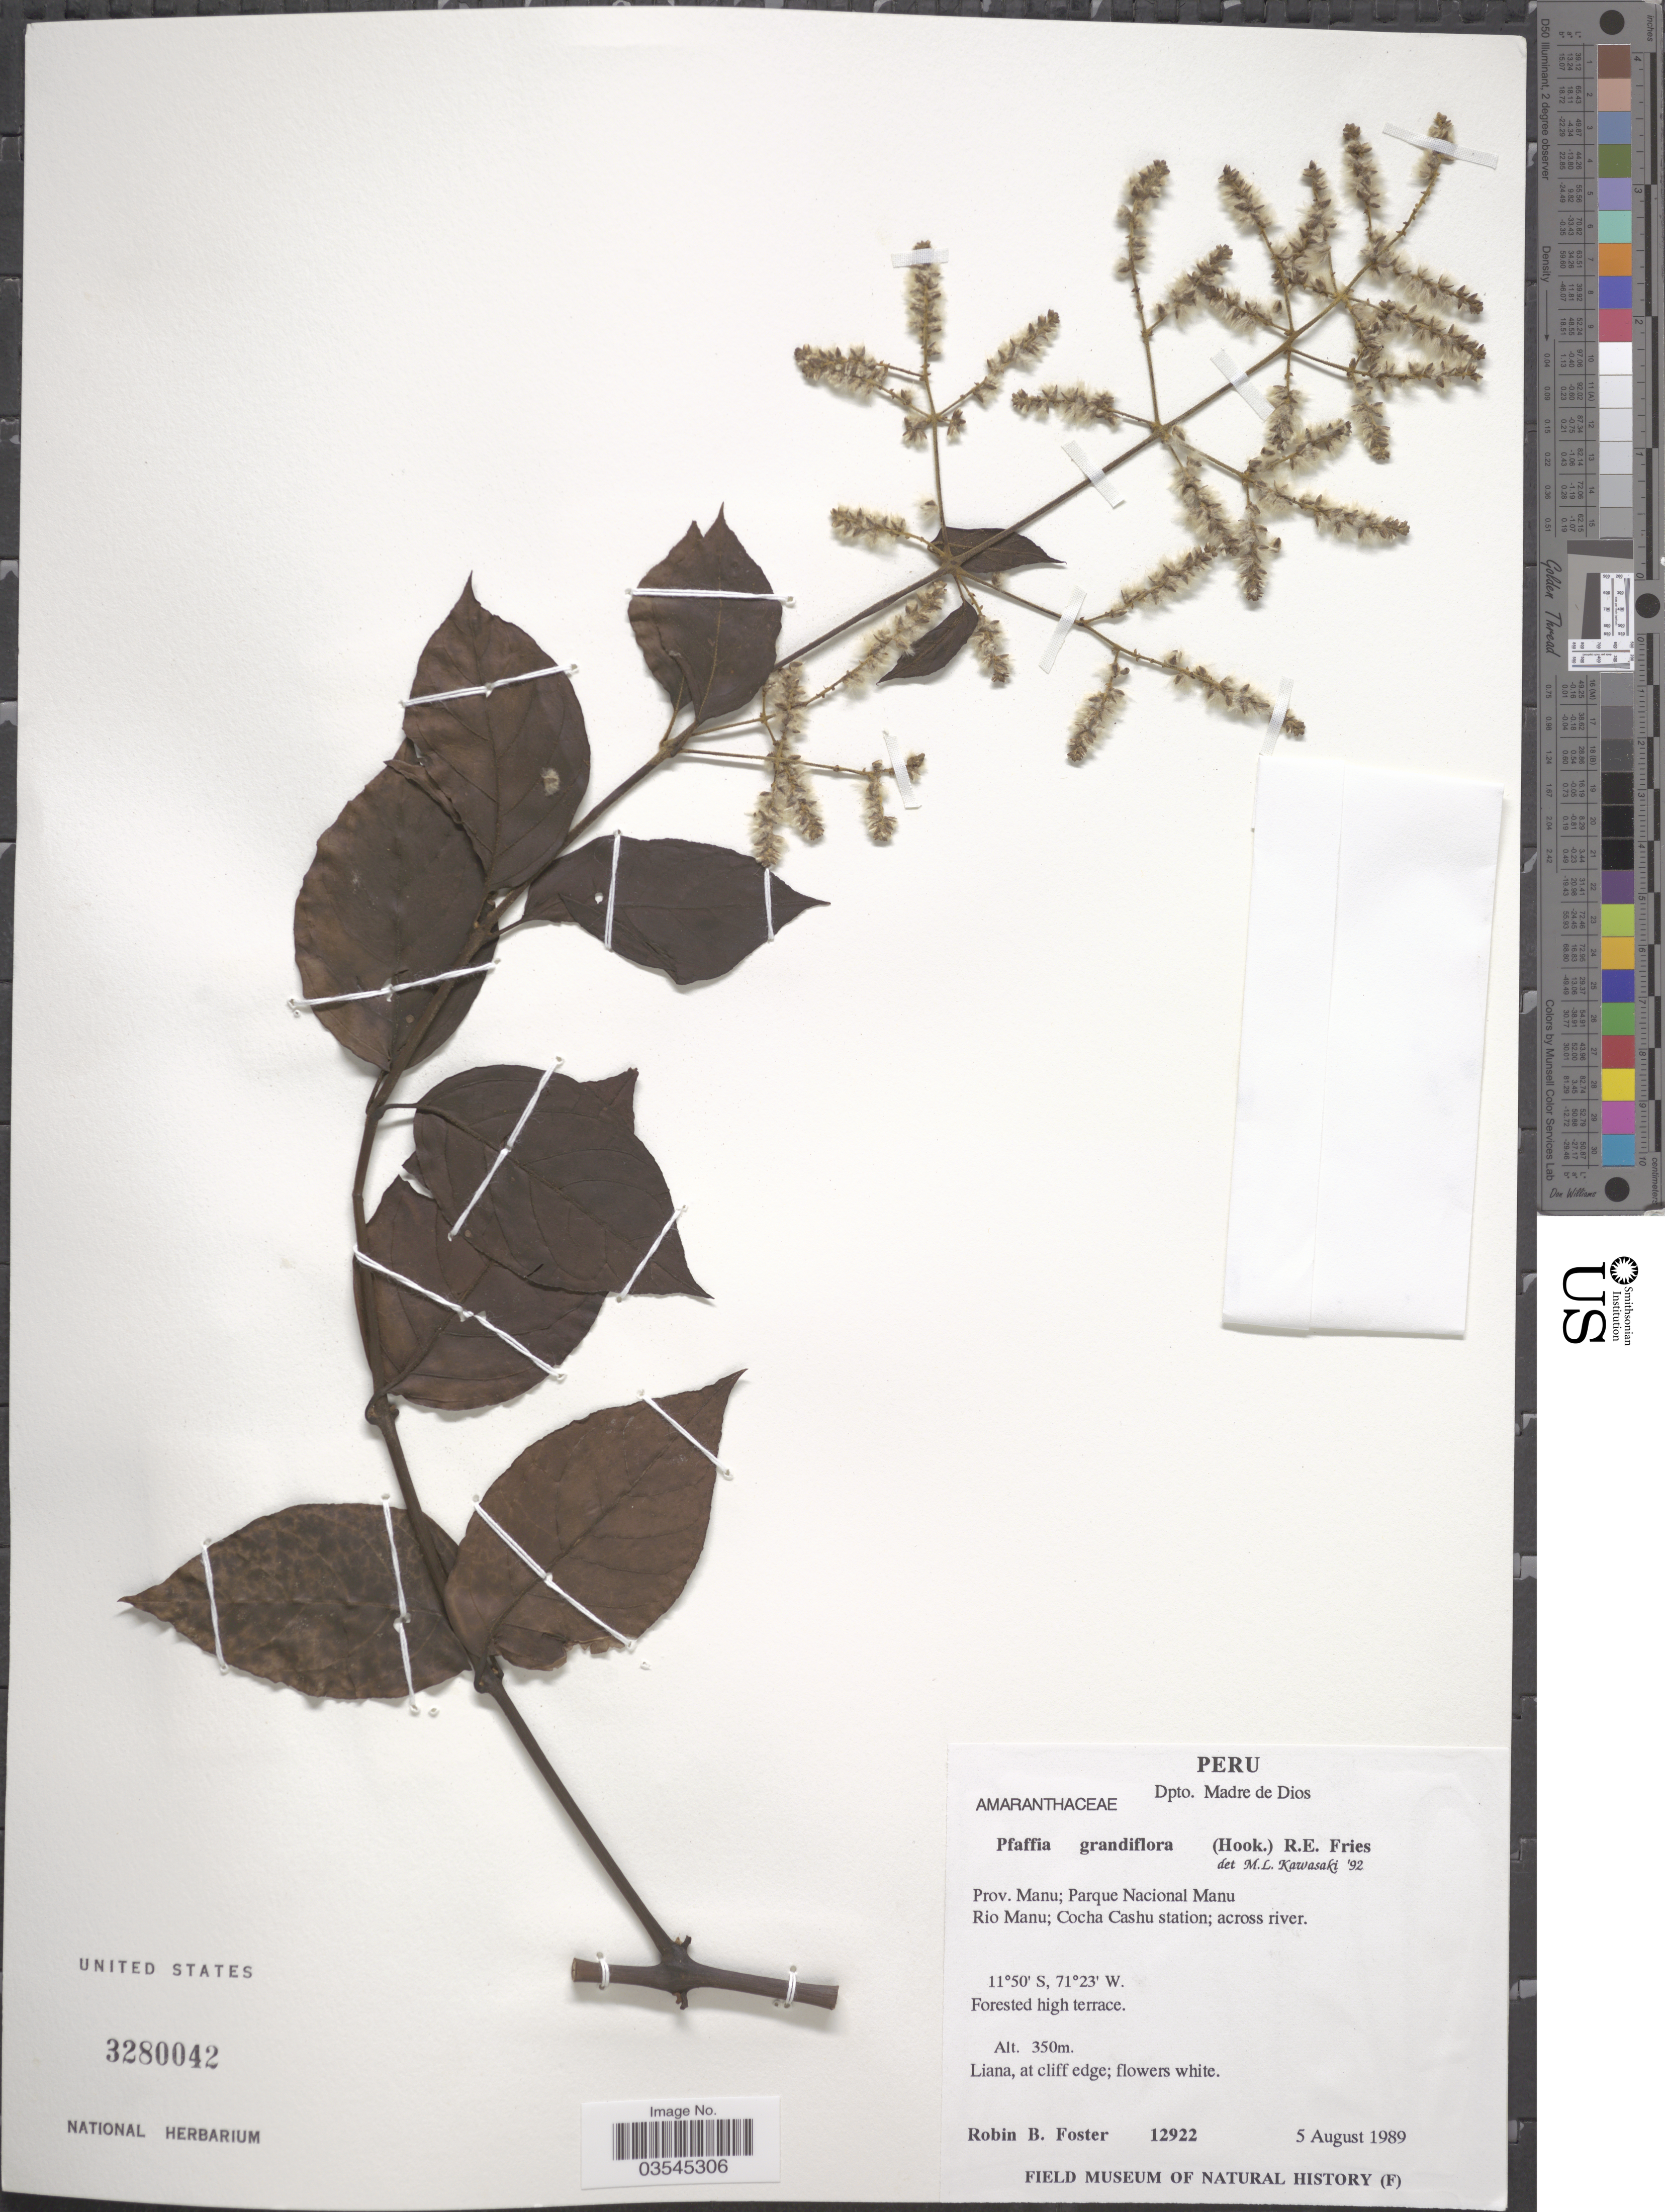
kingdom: Plantae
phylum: Tracheophyta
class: Magnoliopsida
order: Caryophyllales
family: Amaranthaceae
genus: Pfaffia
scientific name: Pfaffia grandiflora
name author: (Hook.) R.E. Fr.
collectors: R. B. Foster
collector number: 12922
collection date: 1989-08-05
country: Peru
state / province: Madre de Dios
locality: Dpto. Madre de Dios. Prov. Manu; Parque Nacional Manu Rio Manu; Cocha Cashu station; across river.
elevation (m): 350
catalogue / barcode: US 3280042